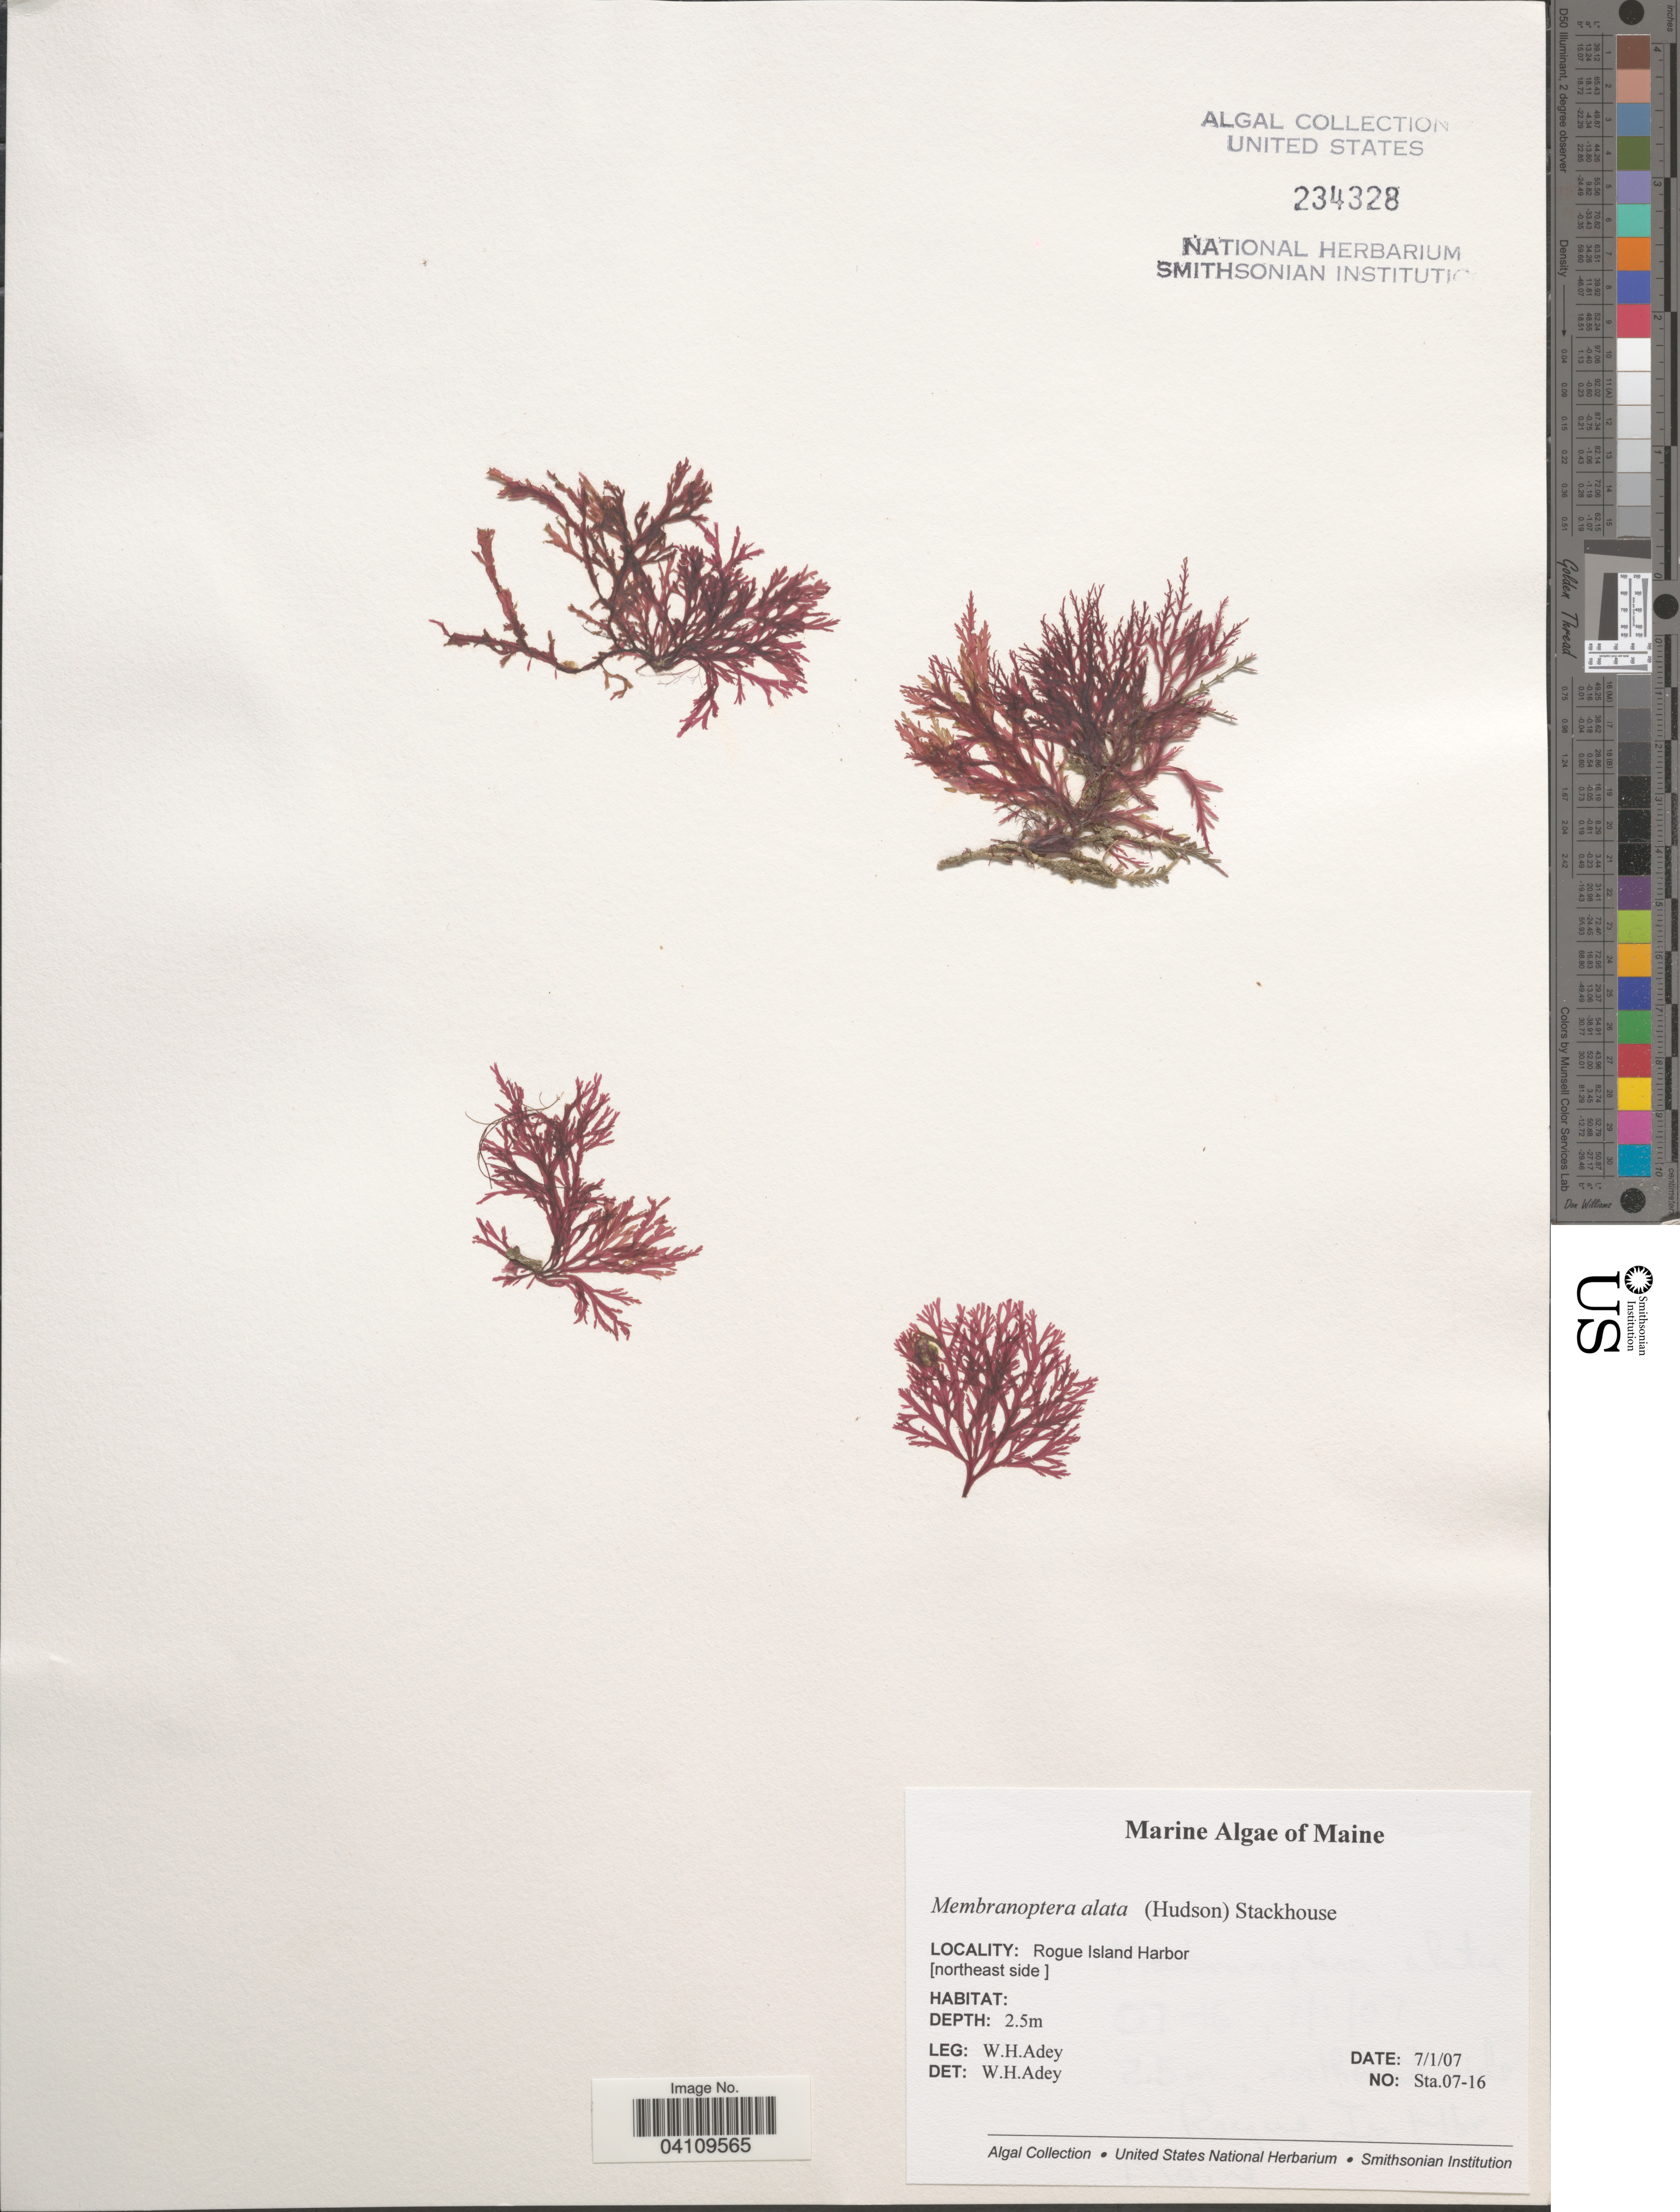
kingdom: Plantae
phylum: Rhodophyta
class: Florideophyceae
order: Ceramiales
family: Delesseriaceae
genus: Membranoptera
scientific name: Membranoptera alata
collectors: W. H. Adey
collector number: Sta. 07-16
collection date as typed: Transcribed d/m/y: 1/7/7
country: United States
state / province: Maine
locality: Rogue Island Harbor [northeast side].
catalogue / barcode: US 234328